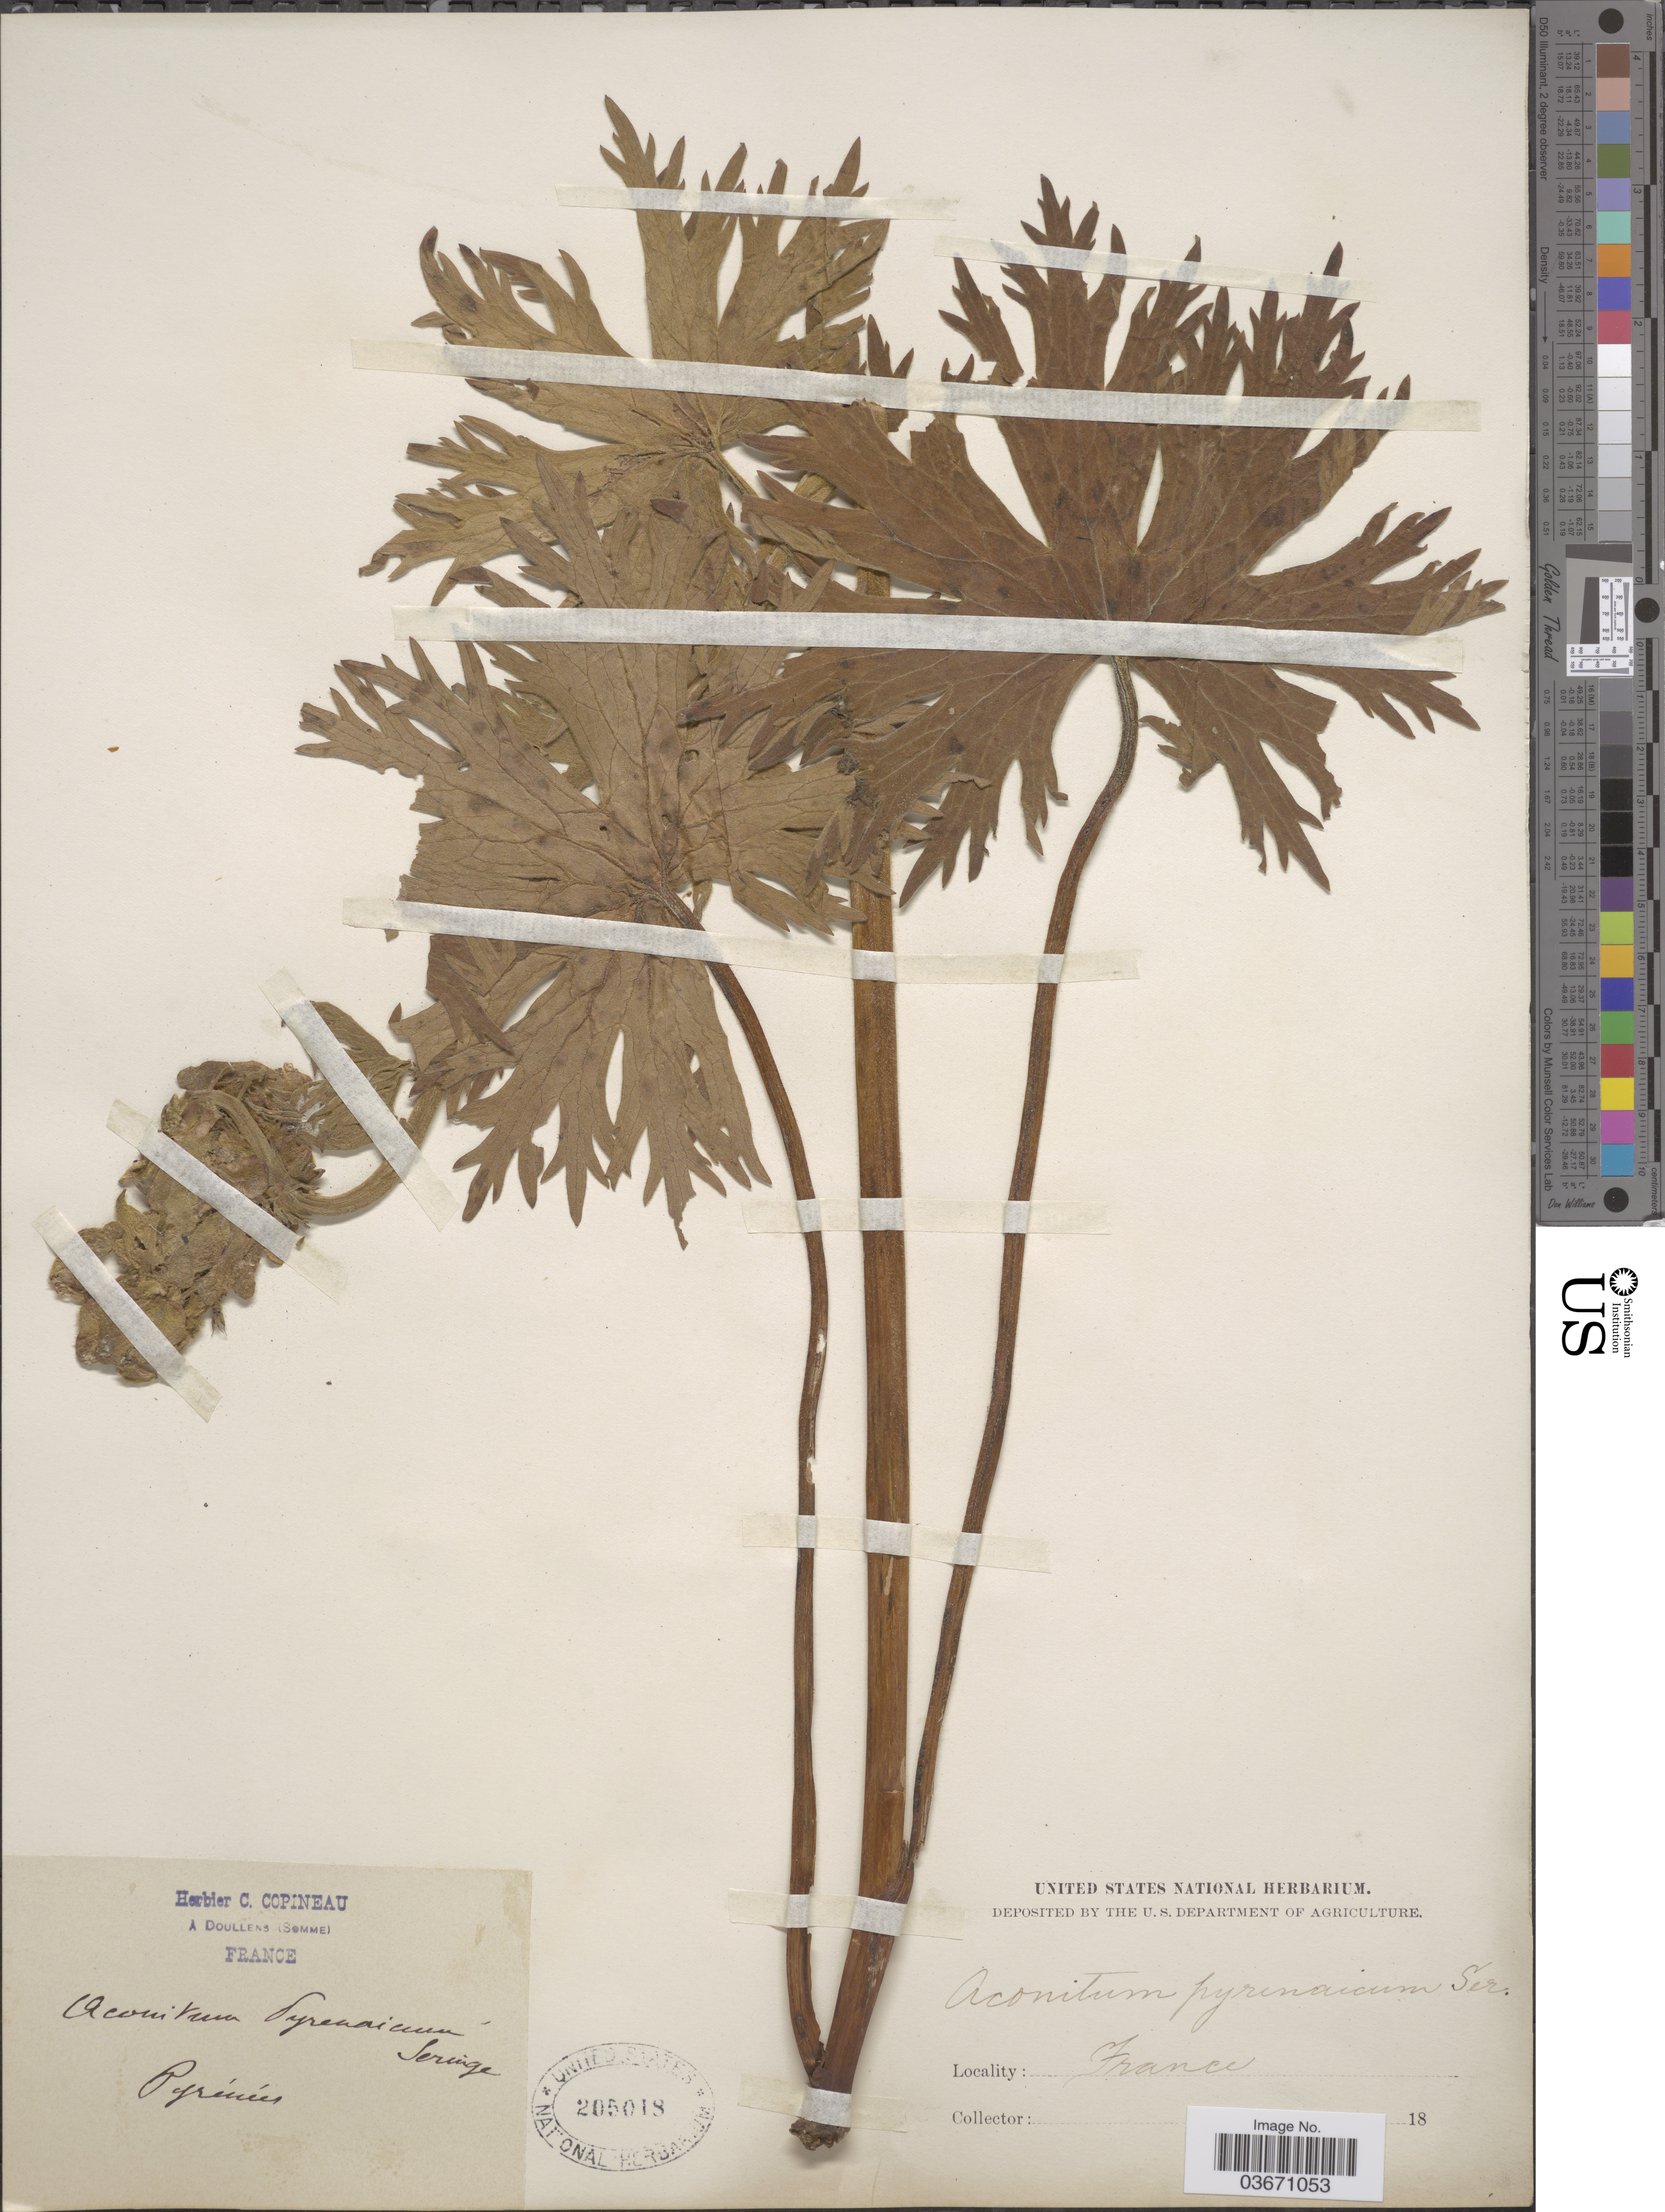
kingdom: Plantae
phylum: Tracheophyta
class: Magnoliopsida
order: Ranunculales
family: Ranunculaceae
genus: Aconitum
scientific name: Aconitum pyrenaicum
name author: L.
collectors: ex herb. C. Copineau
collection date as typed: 18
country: France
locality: Pyrénées.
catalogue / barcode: US 205018